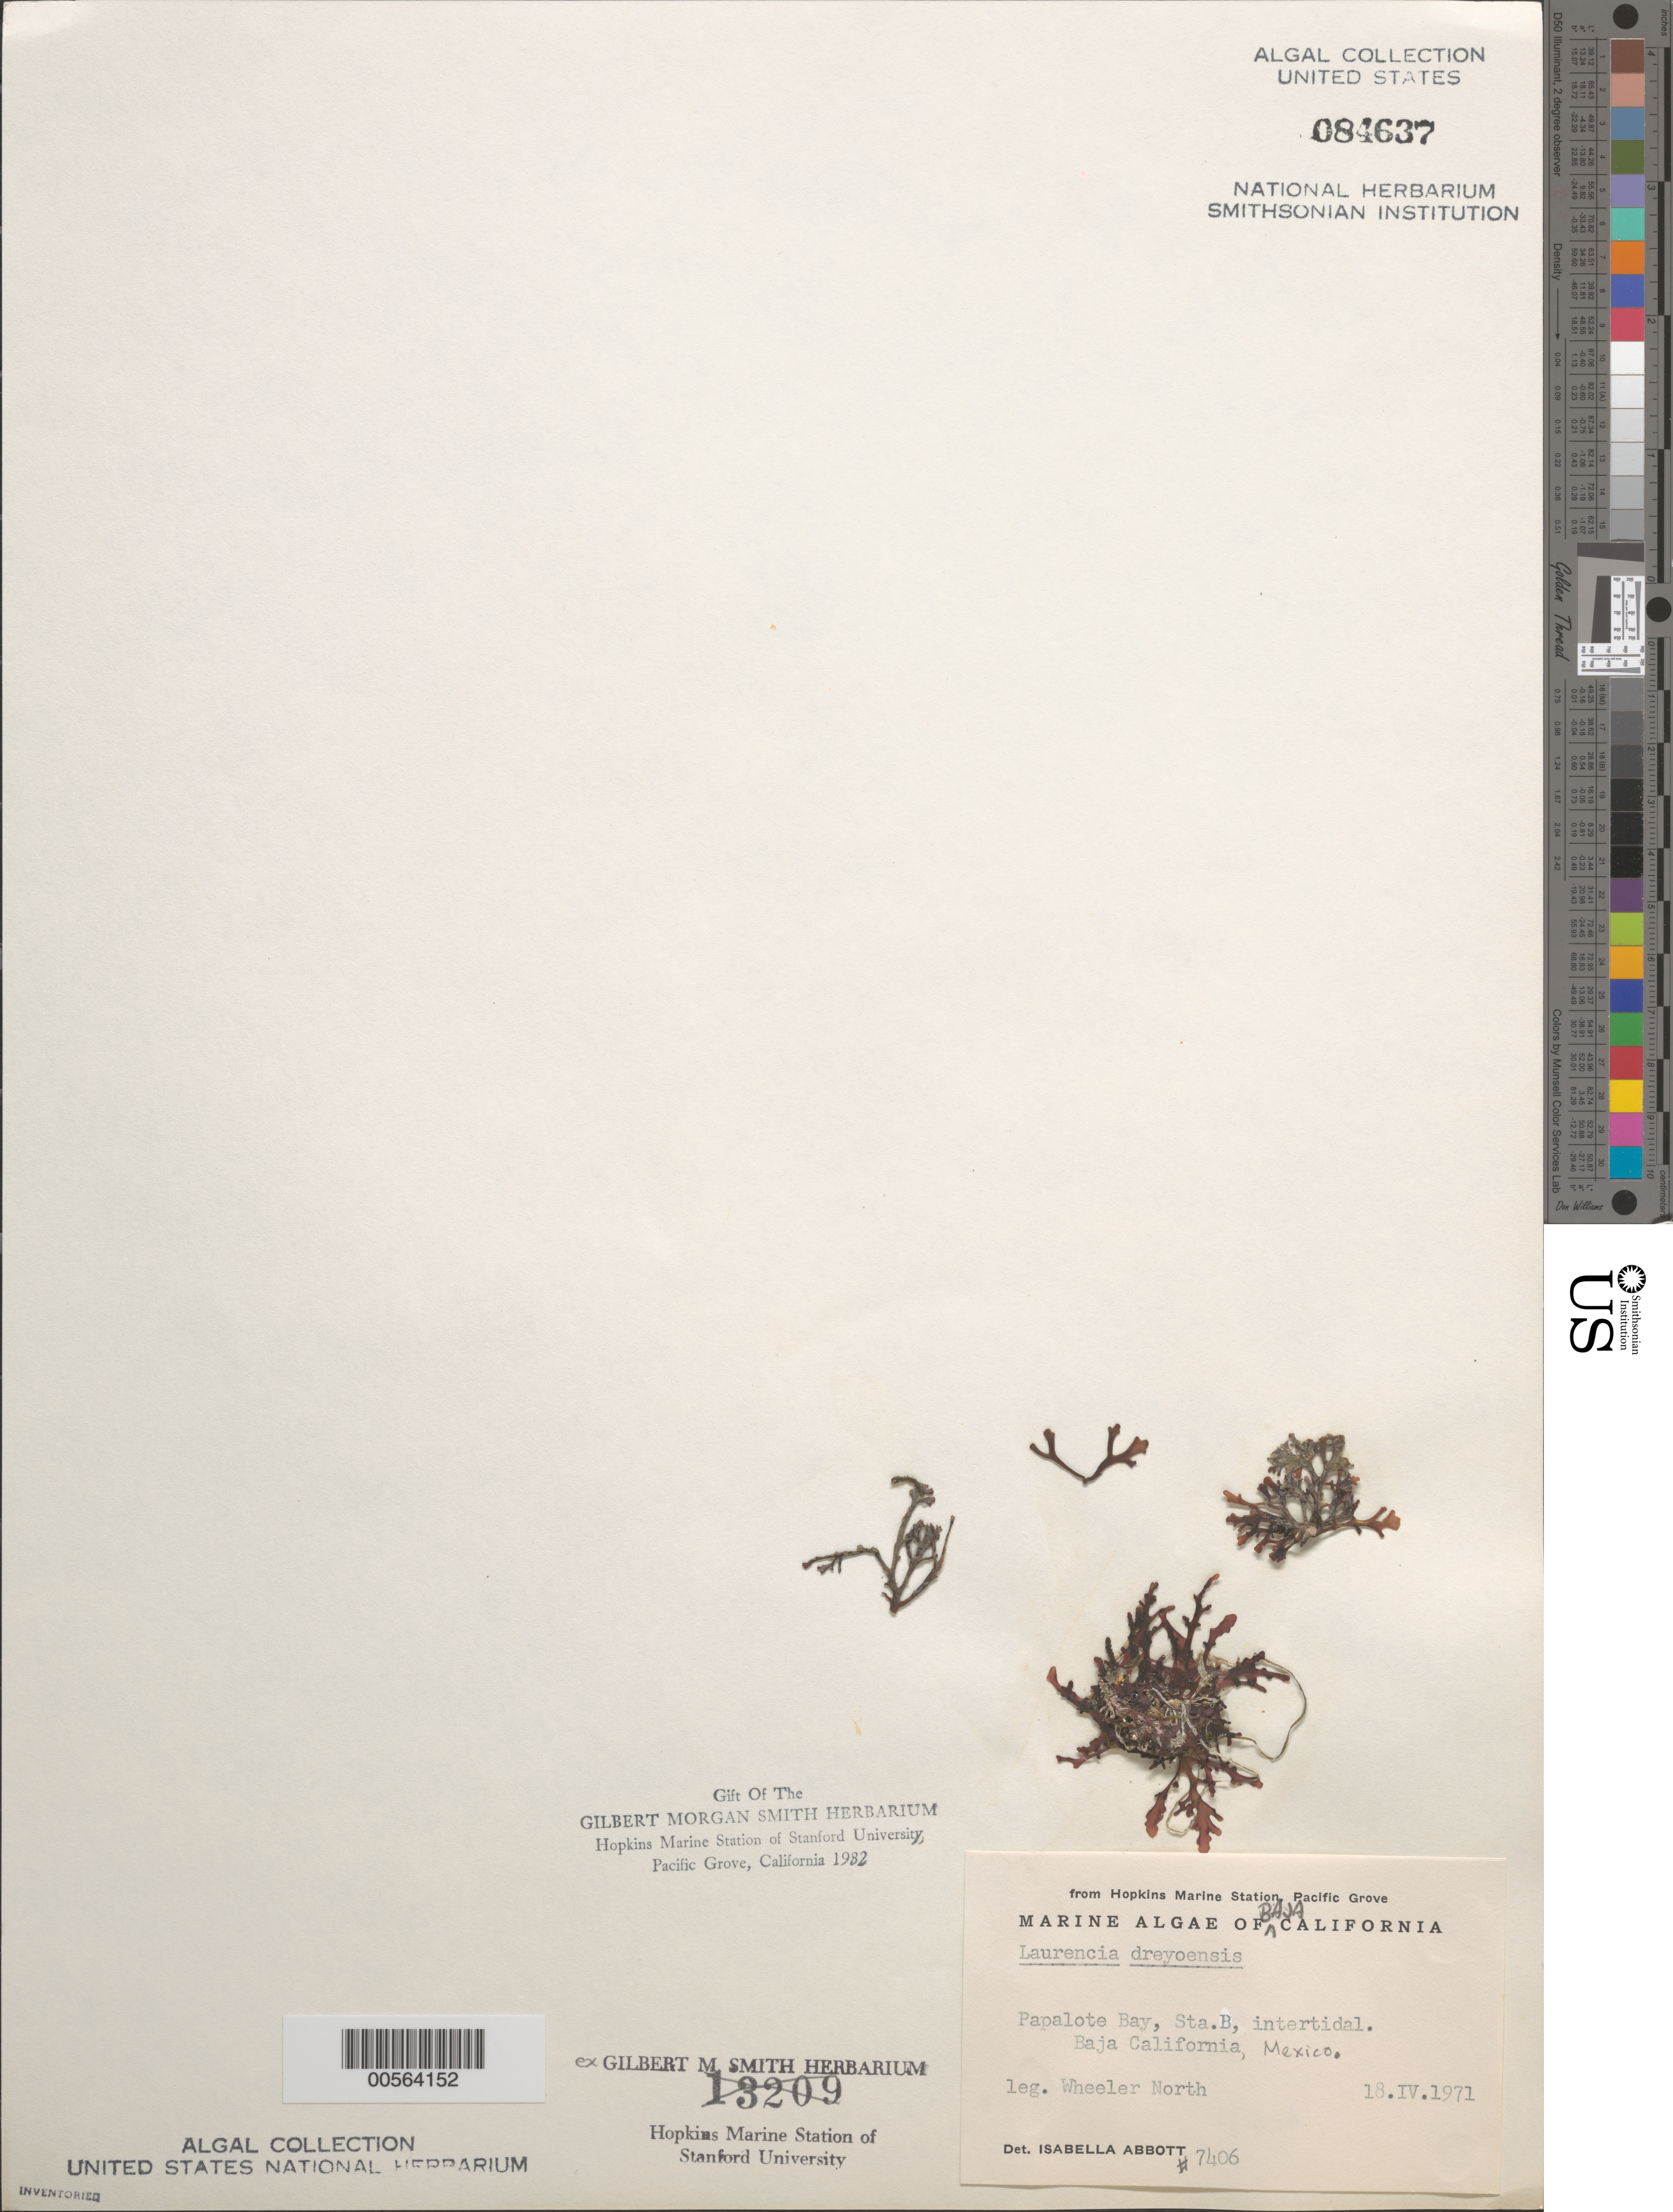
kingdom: Plantae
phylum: Rhodophyta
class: Florideophyceae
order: Ceramiales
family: Rhodomelaceae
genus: Laurencia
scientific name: Laurencia dreyoensis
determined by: Abbott, Isabella A.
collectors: W. North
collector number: IAA 7406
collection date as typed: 18 Apr 1971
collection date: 1971-04-18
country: Mexico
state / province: Baja California Norte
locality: Papolote Bay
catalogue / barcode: US 84637